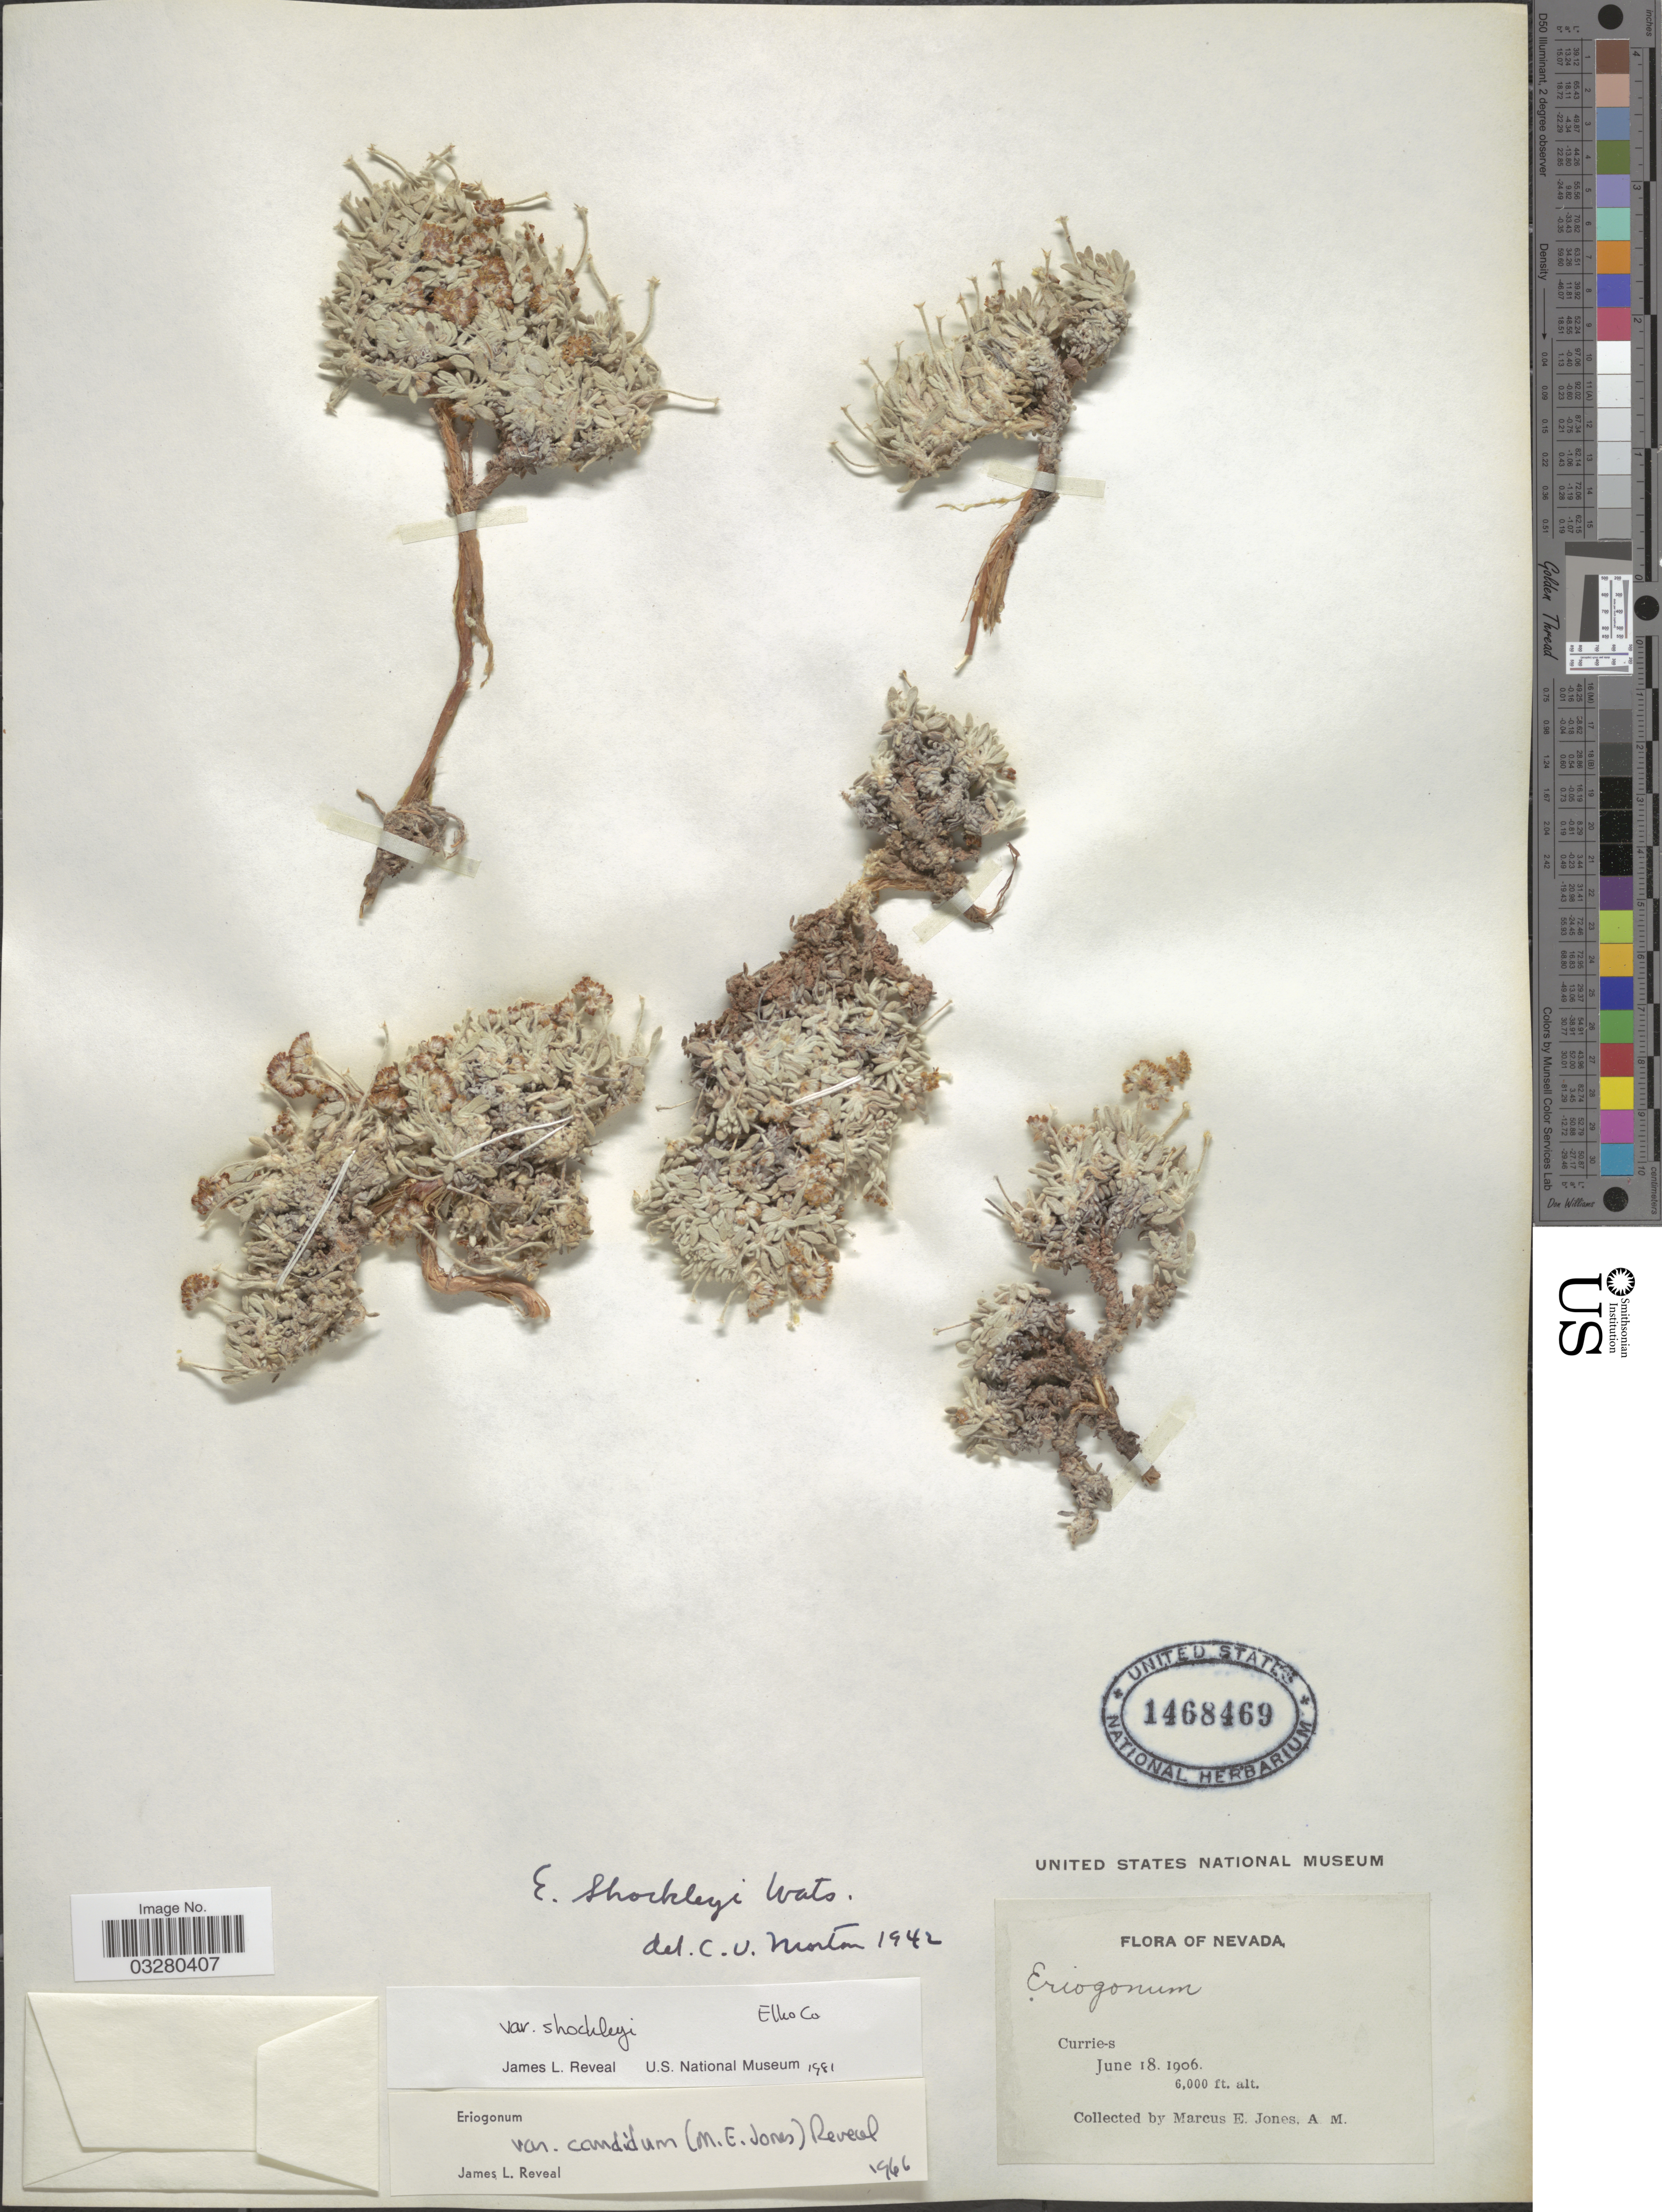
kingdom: Plantae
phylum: Tracheophyta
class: Magnoliopsida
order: Caryophyllales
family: Polygonaceae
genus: Eriogonum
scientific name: Eriogonum shockleyi var. shockleyi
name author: S. Watson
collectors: M. E. Jones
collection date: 1906-06-18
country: United States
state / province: Nevada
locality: Currie-s.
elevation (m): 1829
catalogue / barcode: US 1468469